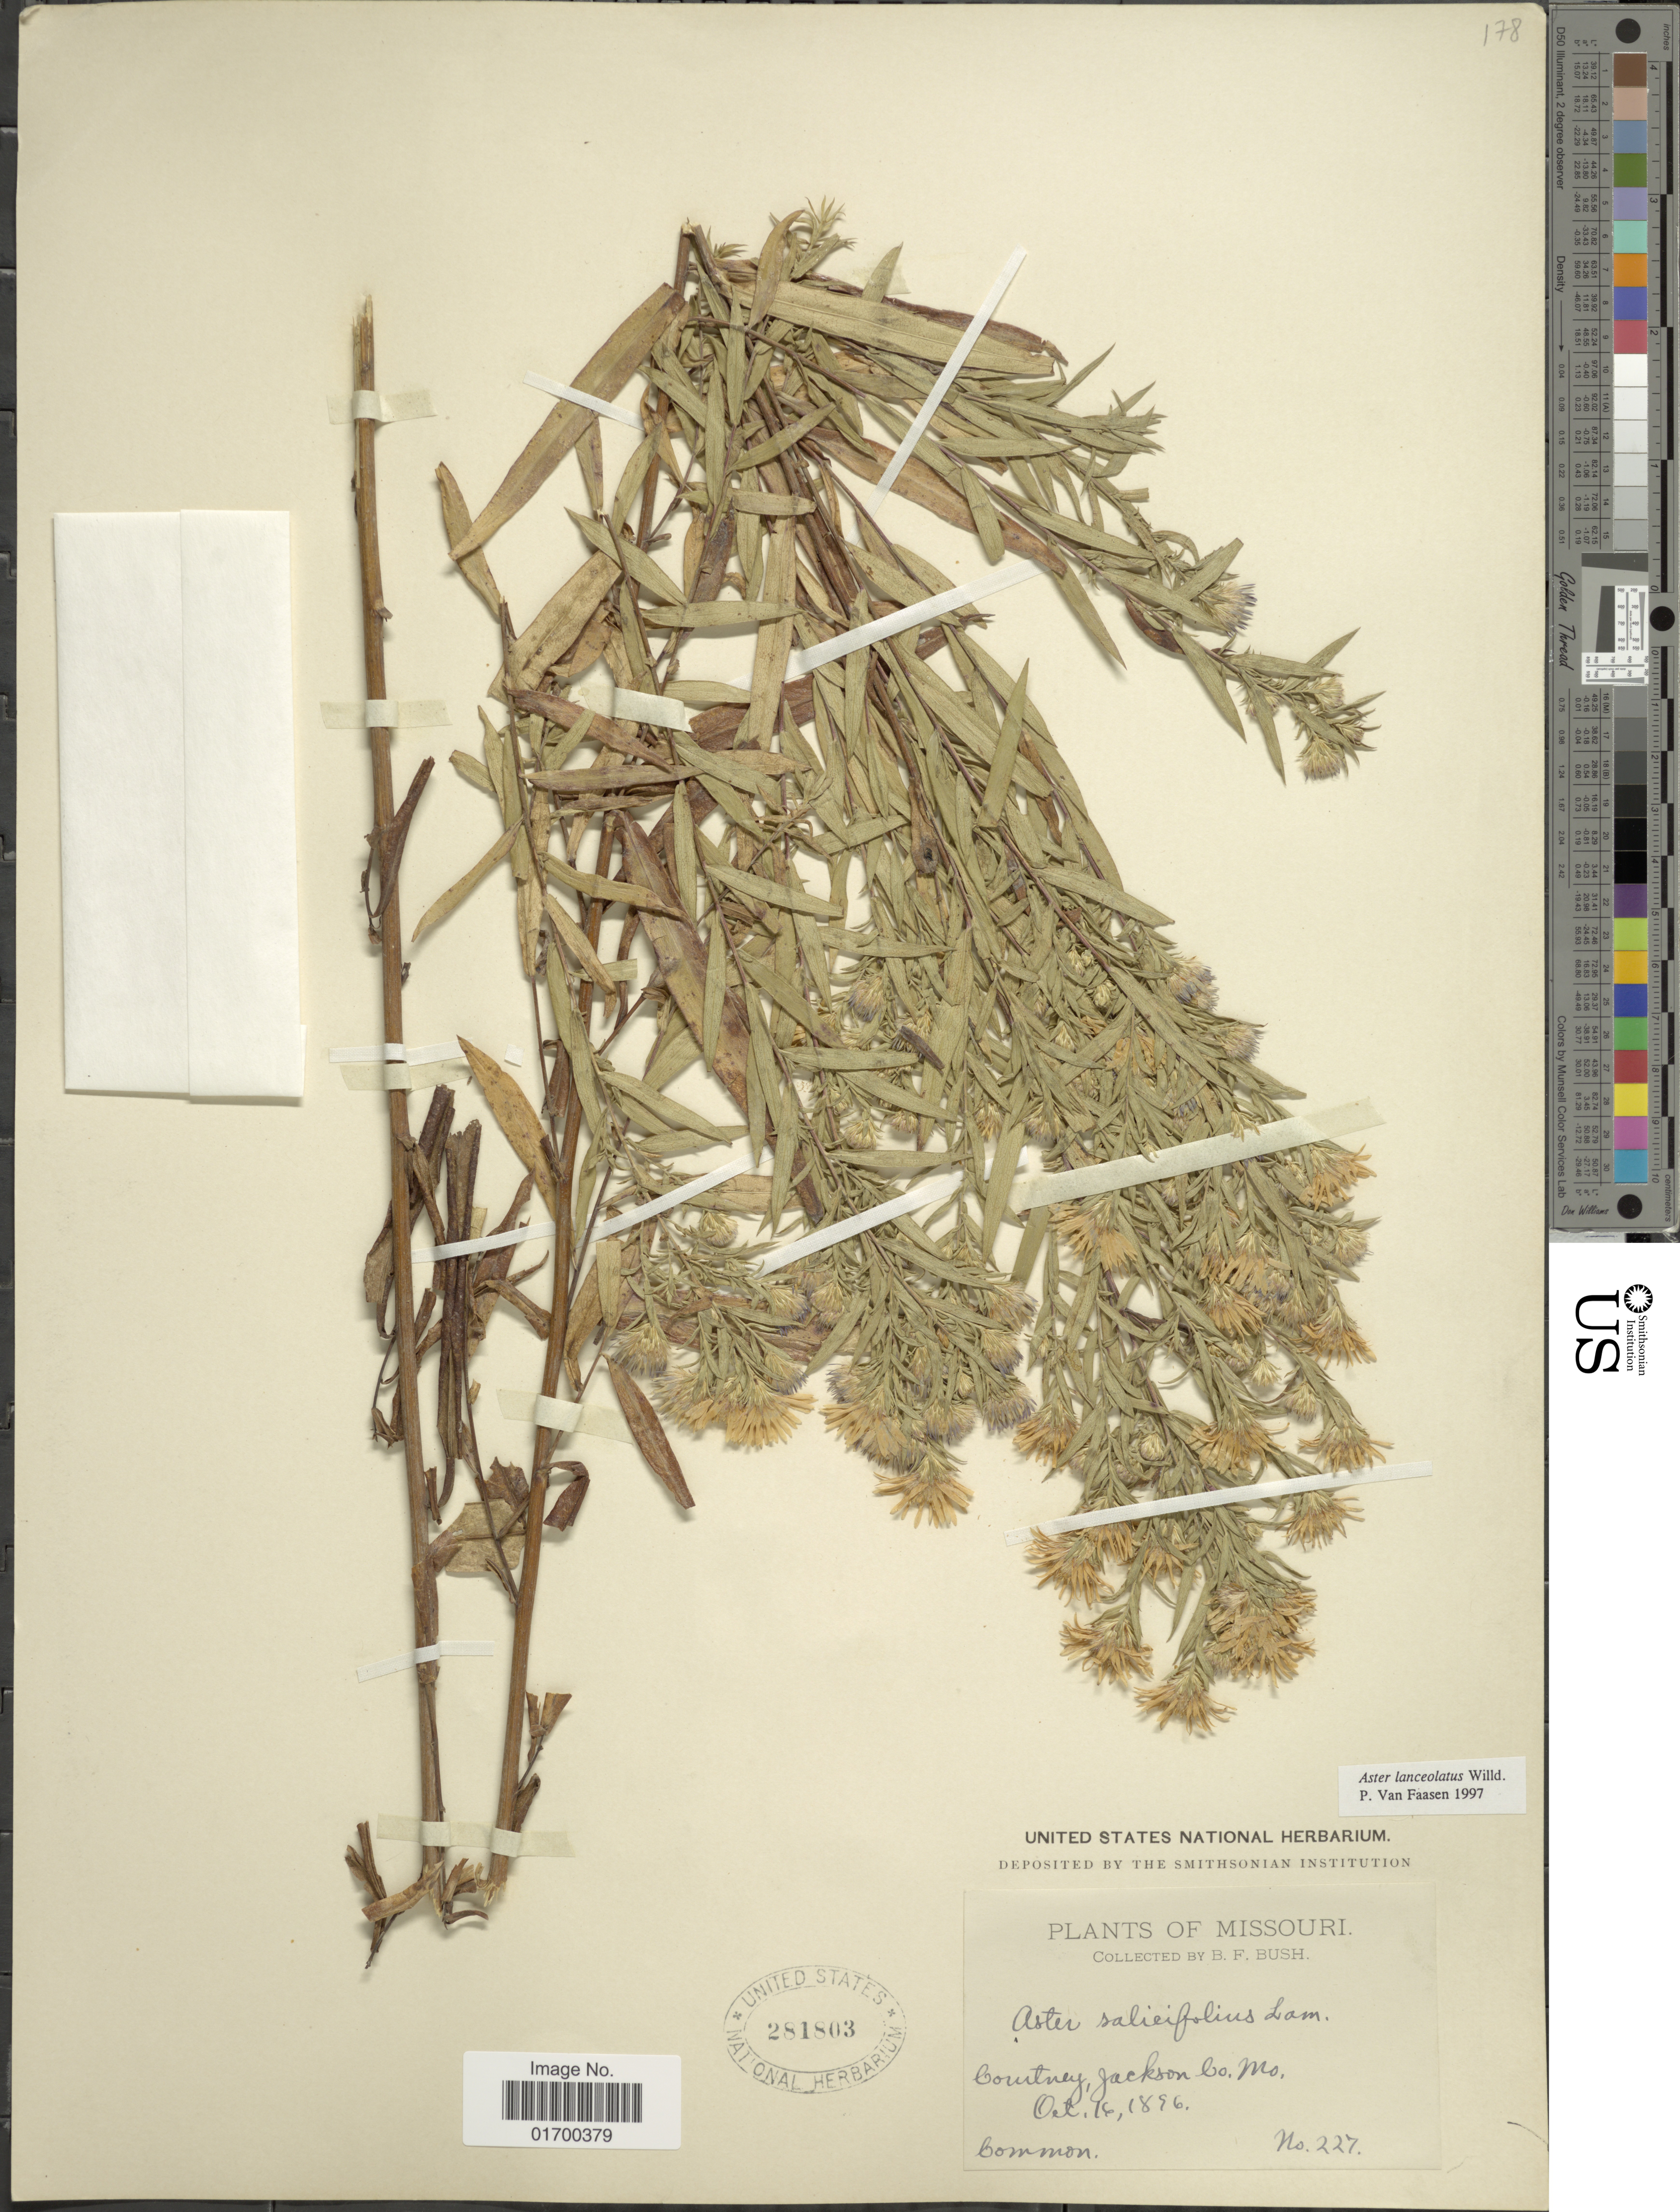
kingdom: Plantae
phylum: Tracheophyta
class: Magnoliopsida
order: Asterales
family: Asteraceae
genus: Symphyotrichum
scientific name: Symphyotrichum lanceolatum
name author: (Willd.) G.L. Nesom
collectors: B. F. Bush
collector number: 227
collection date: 1896-10-16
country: United States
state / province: Missouri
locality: Courtney, Jackson Co.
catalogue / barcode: US 281803